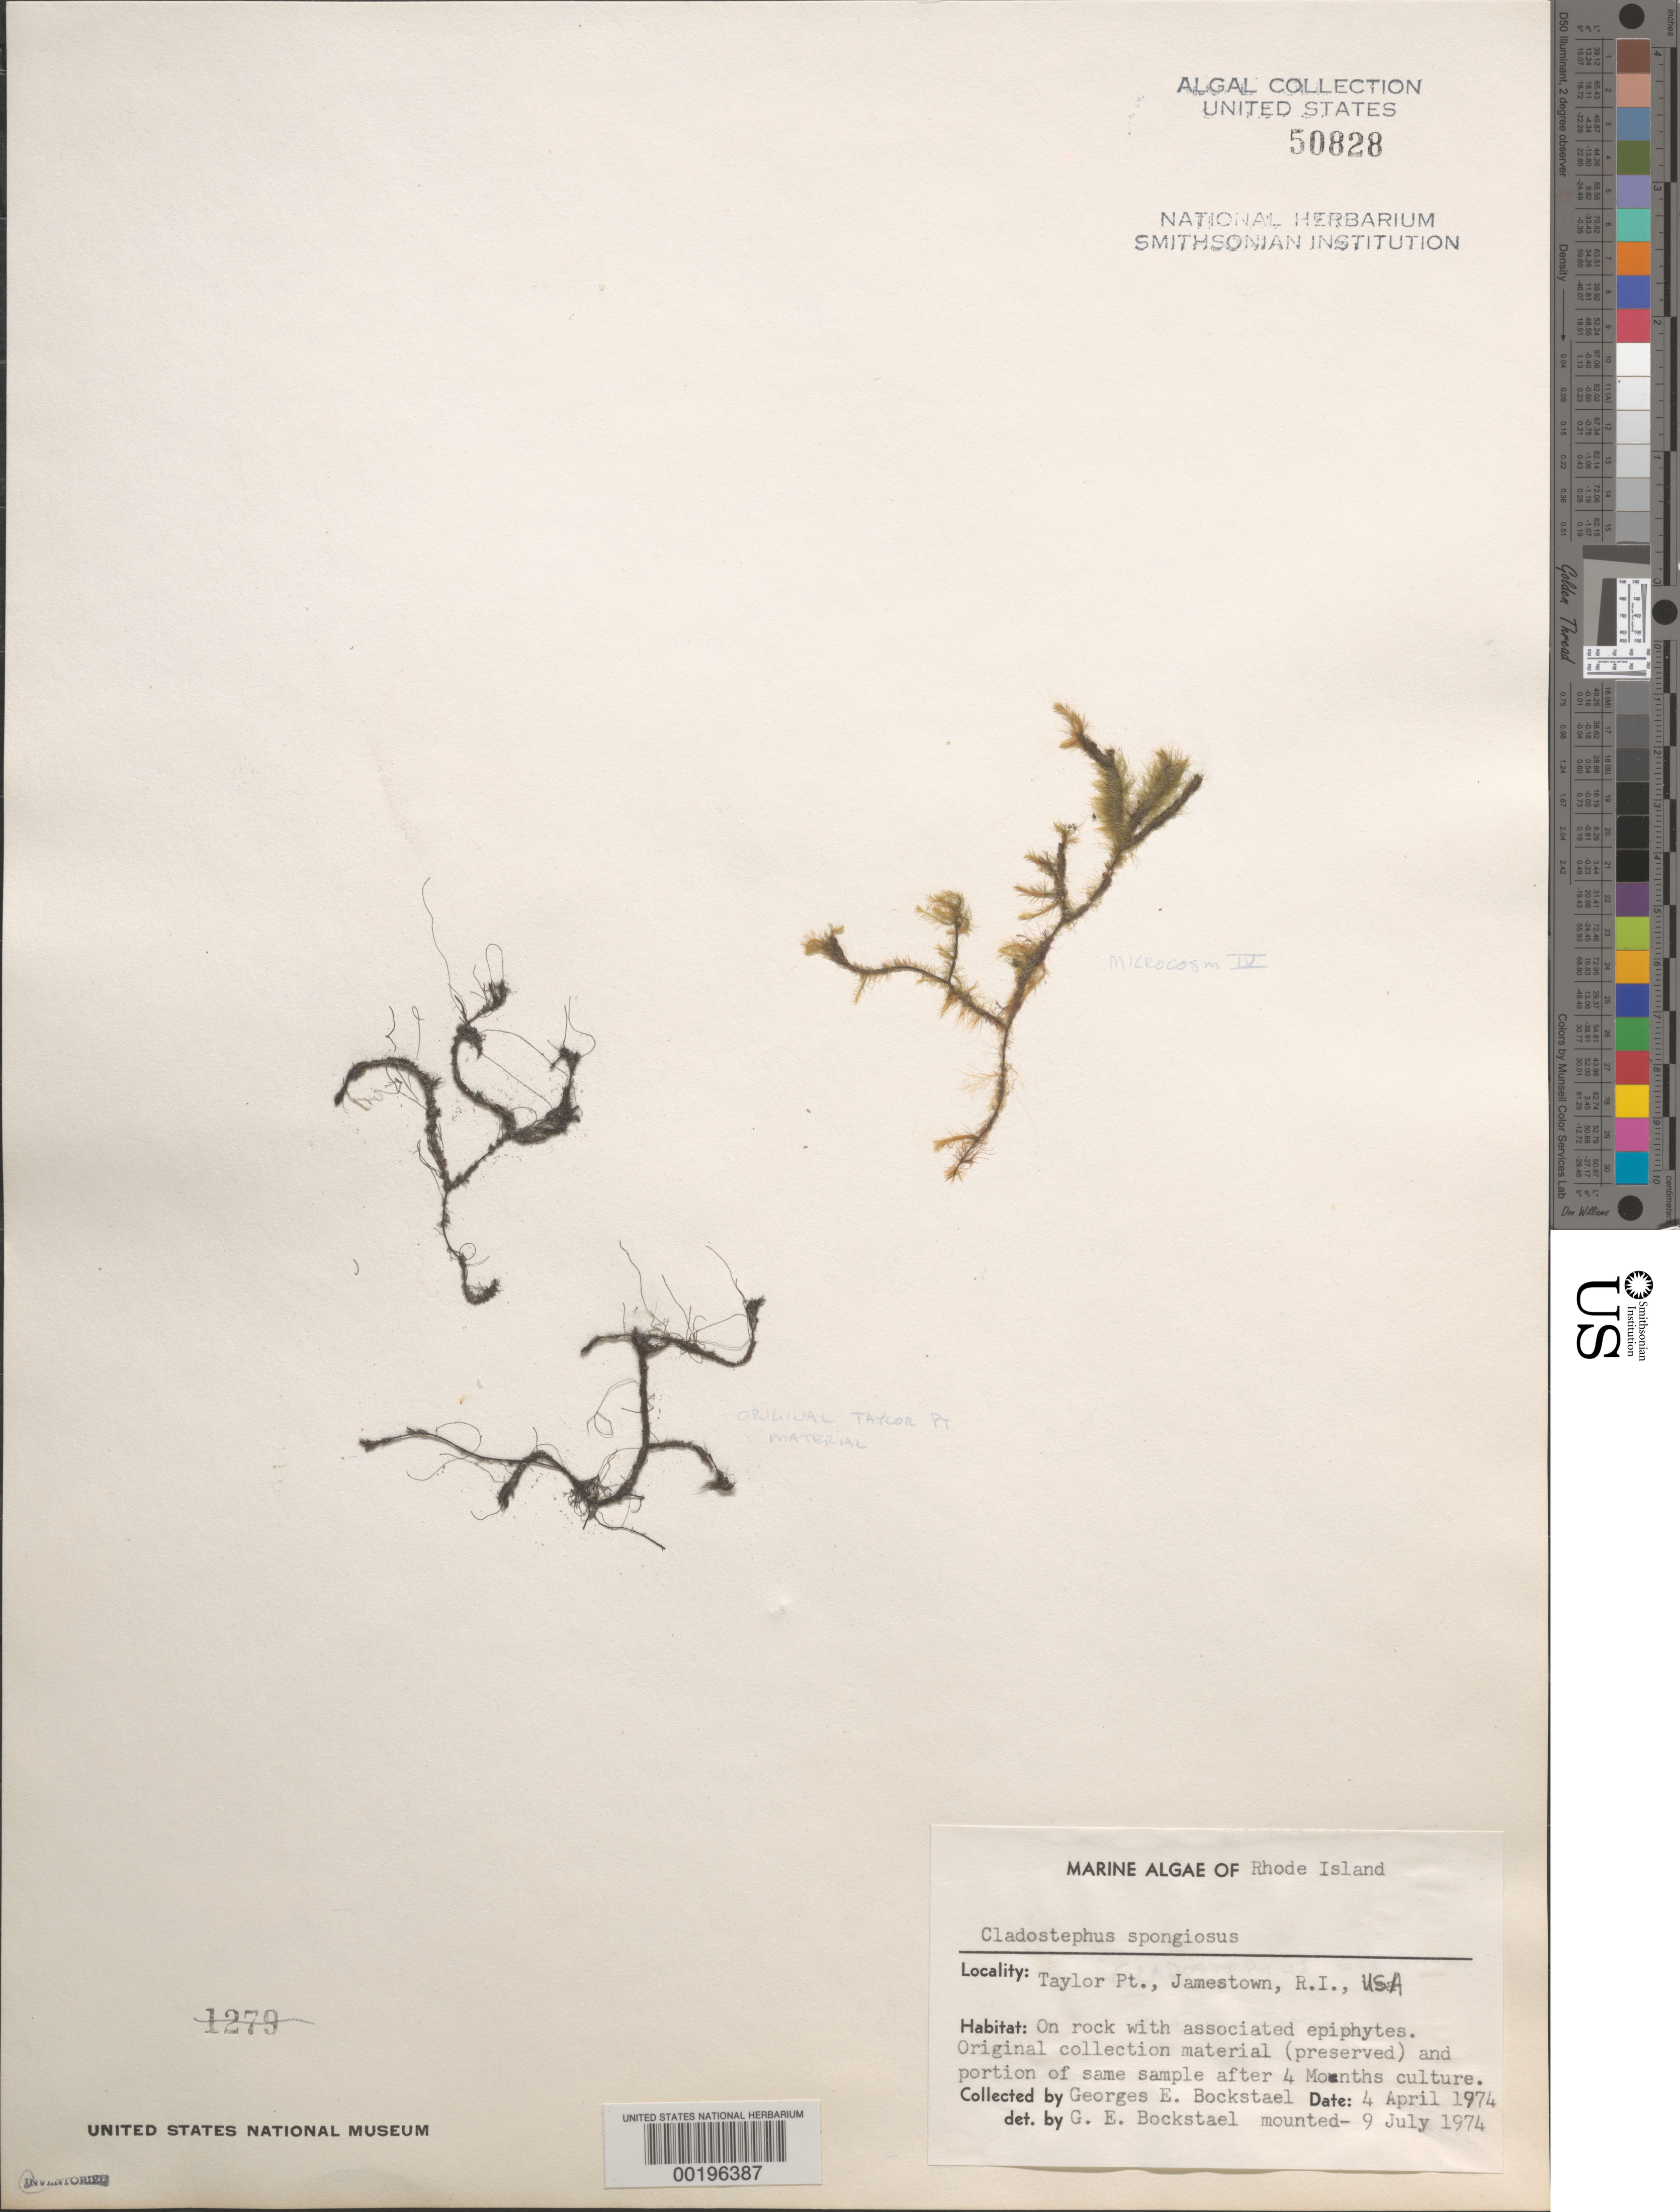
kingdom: Chromista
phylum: Ochrophyta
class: Phaeophyceae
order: Sphacelariales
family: Cladostephaceae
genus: Cladostephus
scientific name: Cladostephus spongiosus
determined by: Bockstael, G. E.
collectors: G. Bockstael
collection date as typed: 04 Apr 1974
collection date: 1974-04-04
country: United States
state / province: Rhode Island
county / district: Newport County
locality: Jamestown, Taylor Point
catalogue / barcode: US 50828